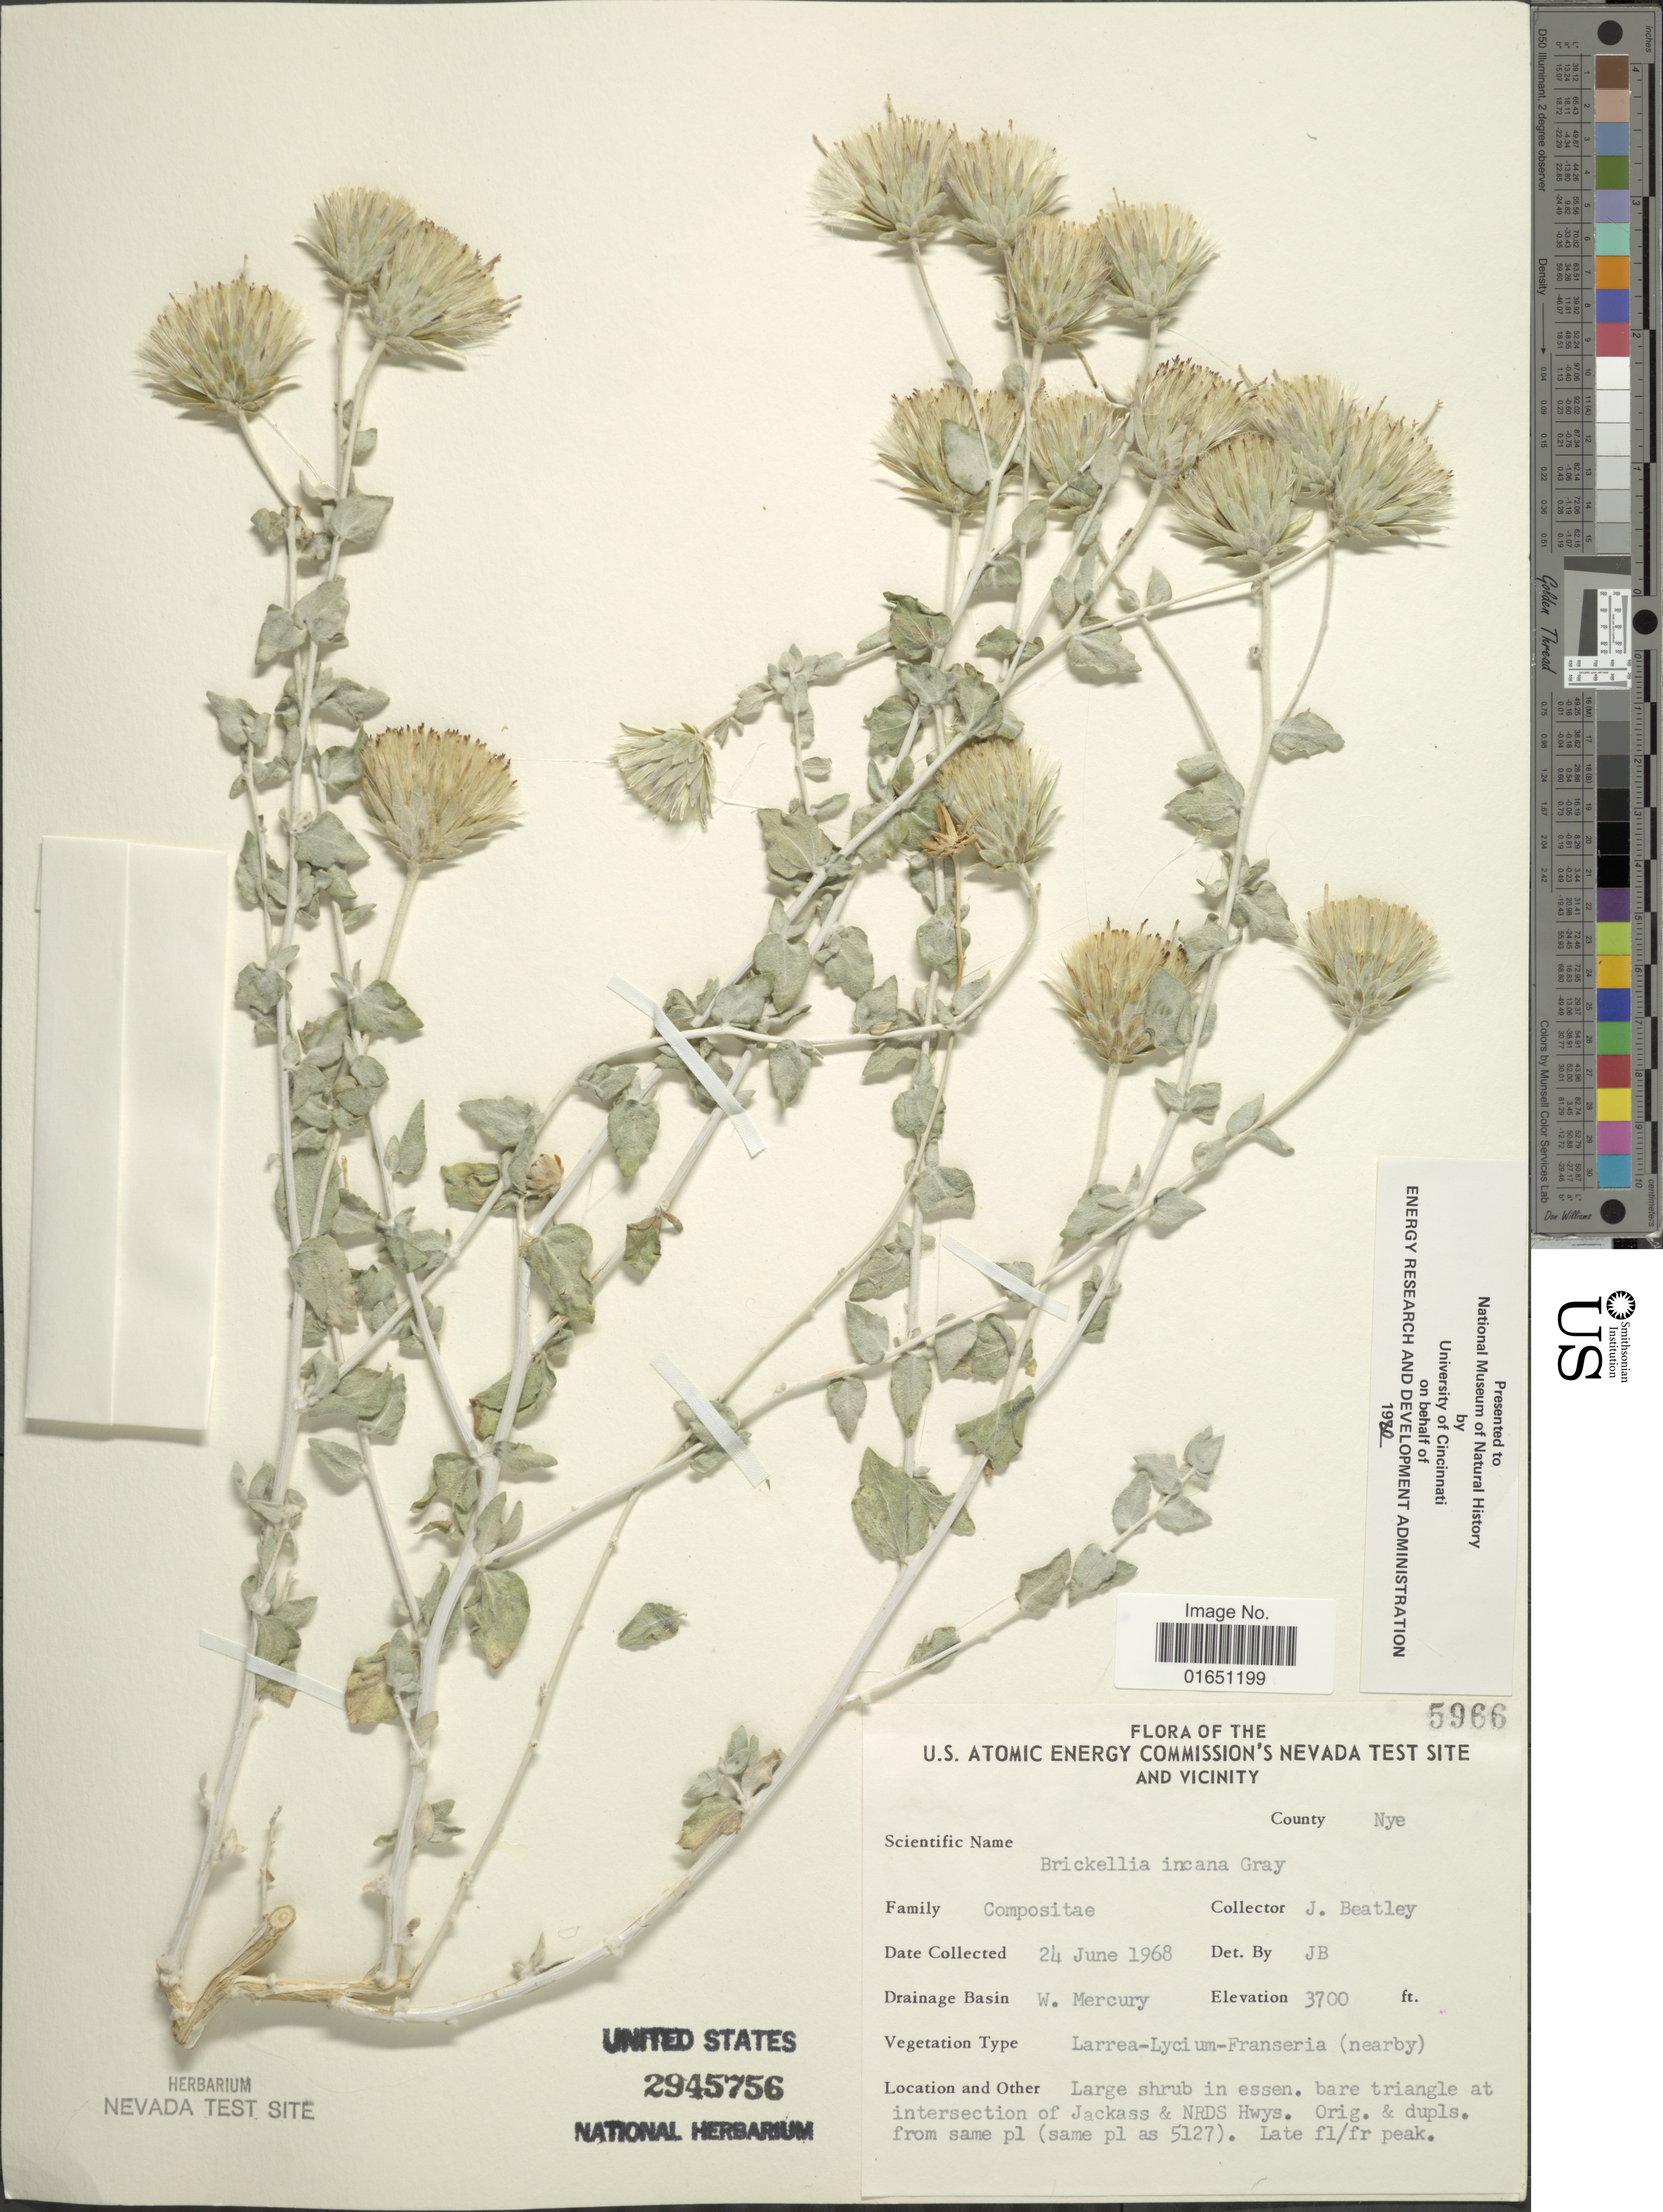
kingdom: Plantae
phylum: Tracheophyta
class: Magnoliopsida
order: Asterales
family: Asteraceae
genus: Brickellia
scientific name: Brickellia incana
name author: A. Gray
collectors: J. C. Beatley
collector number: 5966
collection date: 1967-06-24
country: United States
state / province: Nevada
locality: U. S. Atomic Energy Commission's Nevada Test Site and VicinityCounty Nye, Drainage Basin: W. Mercury. Bare Traingle at intersection of Jackass & NRDS Hwys. Orig. & dupls. from same pl (same pl as 5127), Late fl/fr peak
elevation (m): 1128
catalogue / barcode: US 2945756